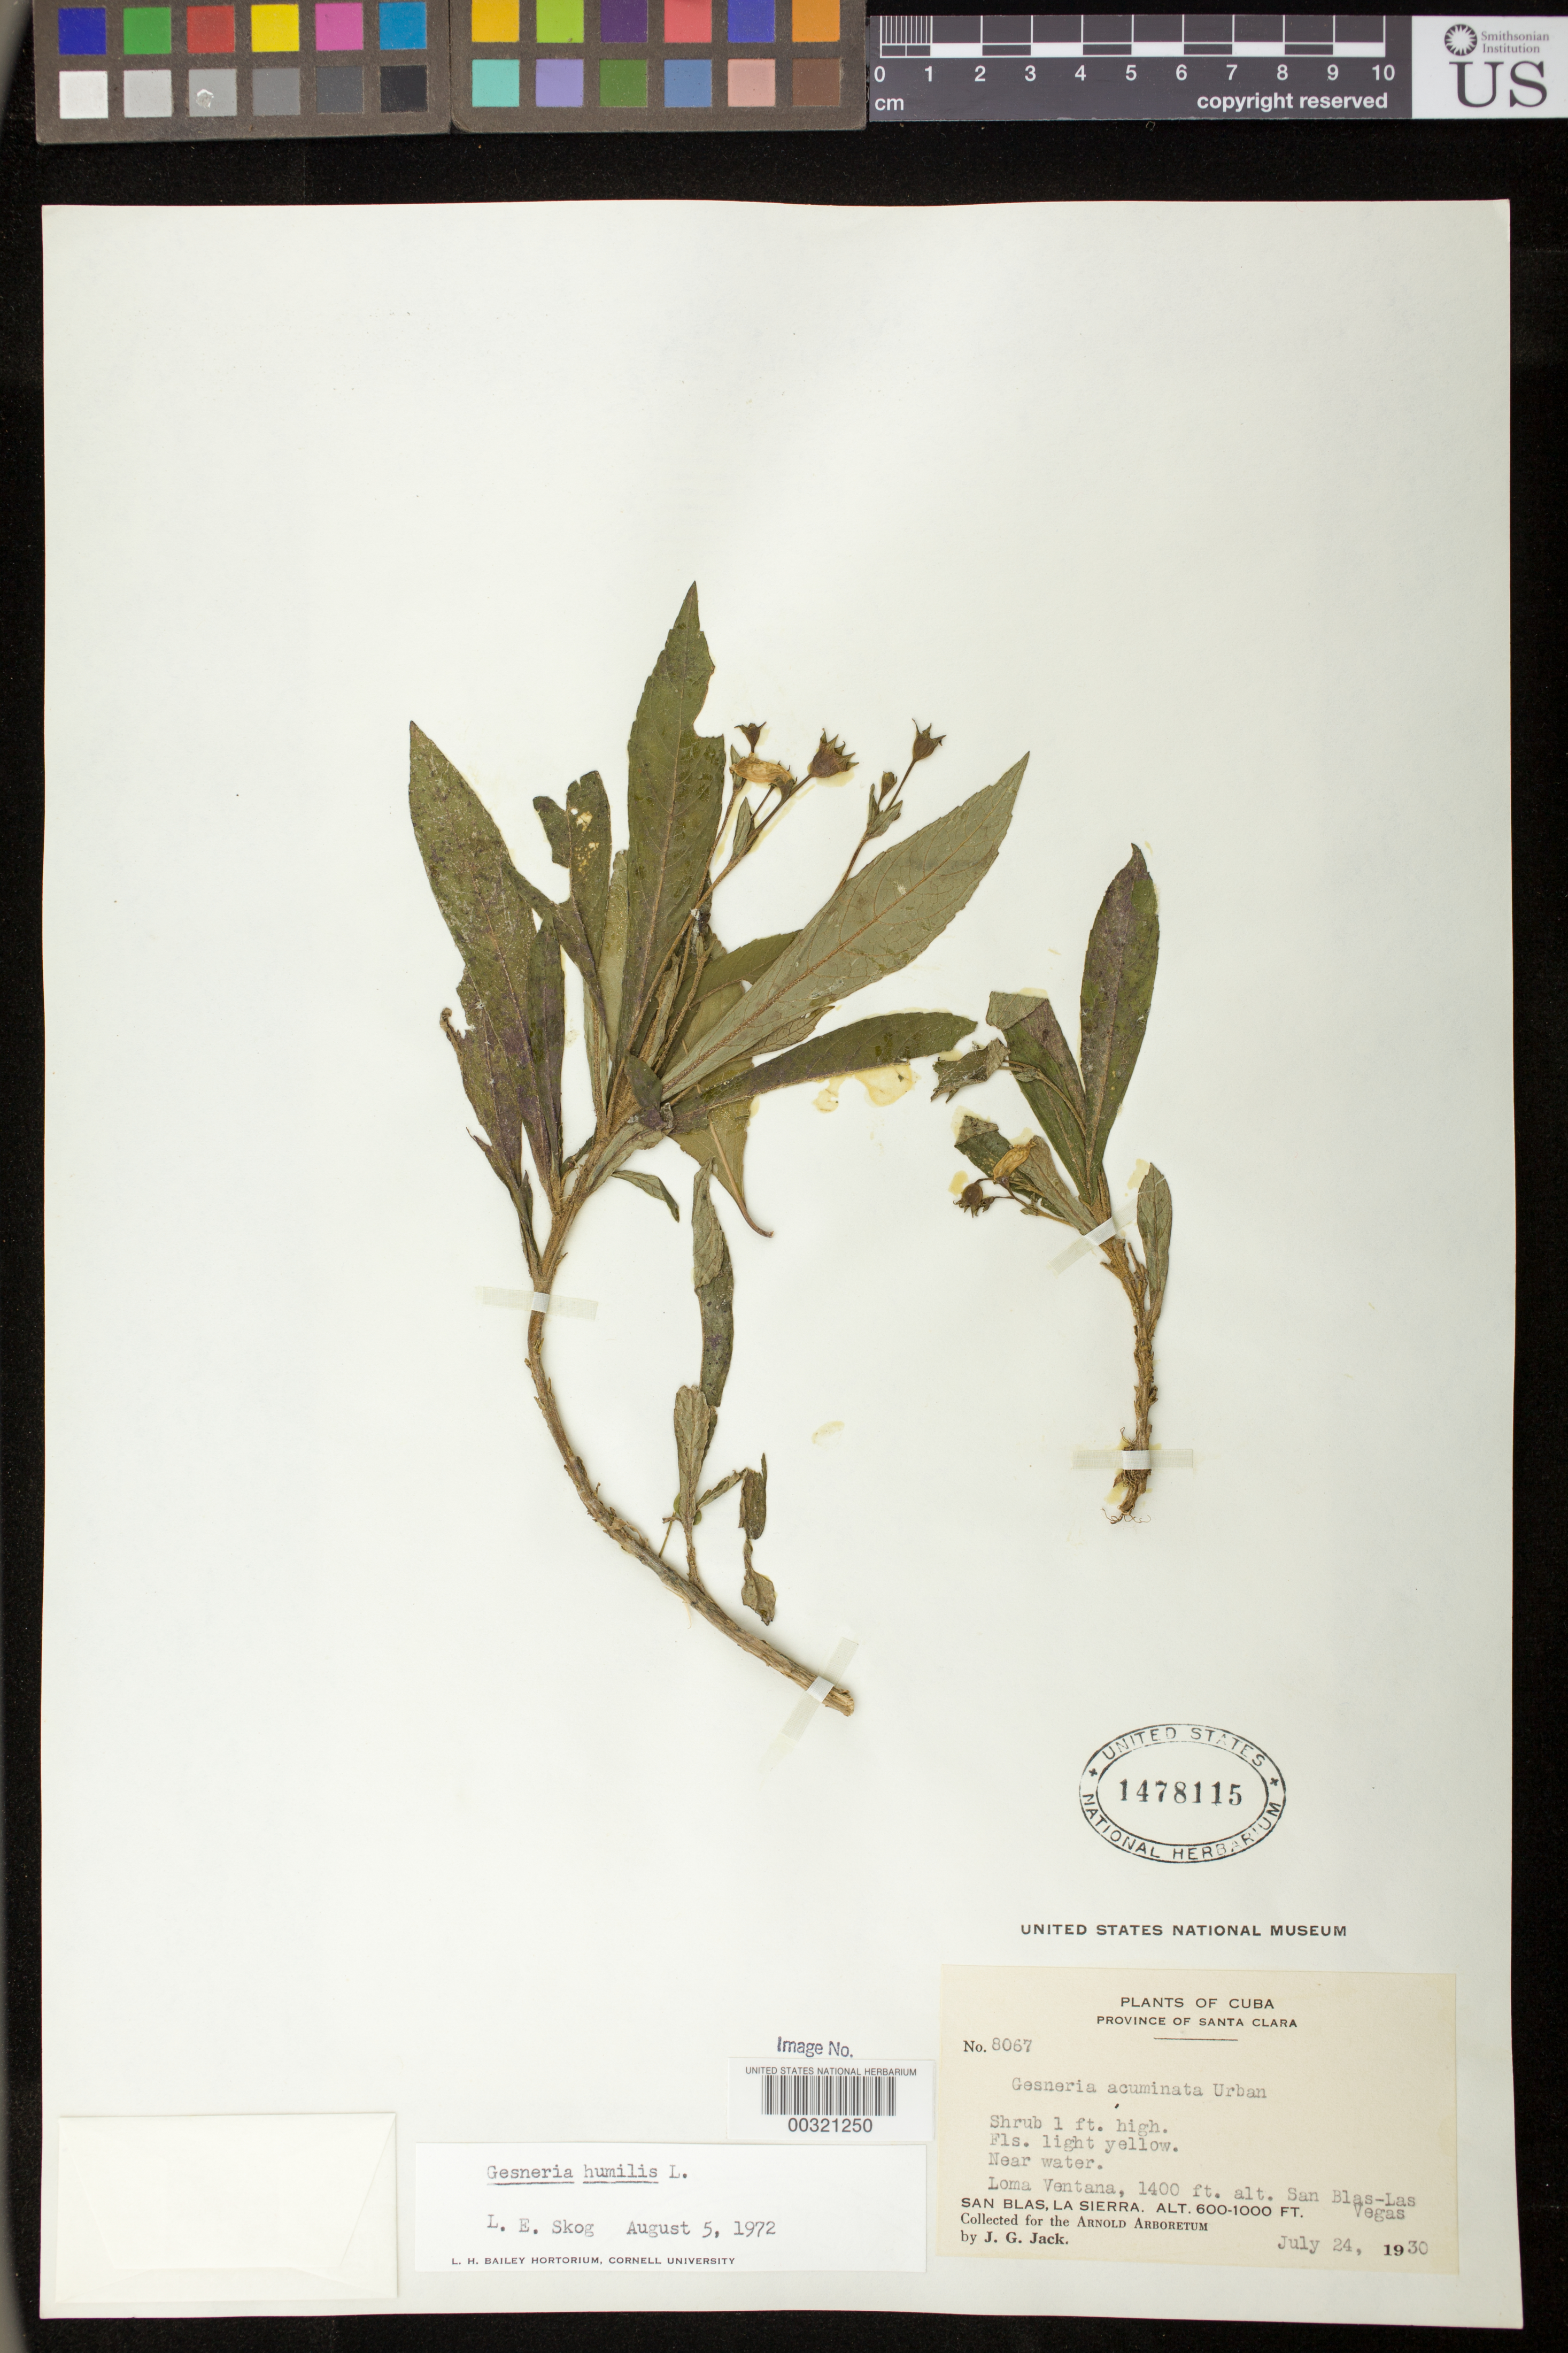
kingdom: Plantae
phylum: Tracheophyta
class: Magnoliopsida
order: Lamiales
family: Gesneriaceae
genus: Gesneria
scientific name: Gesneria humilis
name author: L.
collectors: J. G. Jack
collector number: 8067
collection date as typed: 24 Jul 1930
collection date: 1930-07-24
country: Cuba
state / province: Las Villas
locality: Prov. Santa Clara; Loma Ventana, San Blas-Las Vegas, La Sierra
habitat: Near water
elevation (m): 427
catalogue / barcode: US 1478115